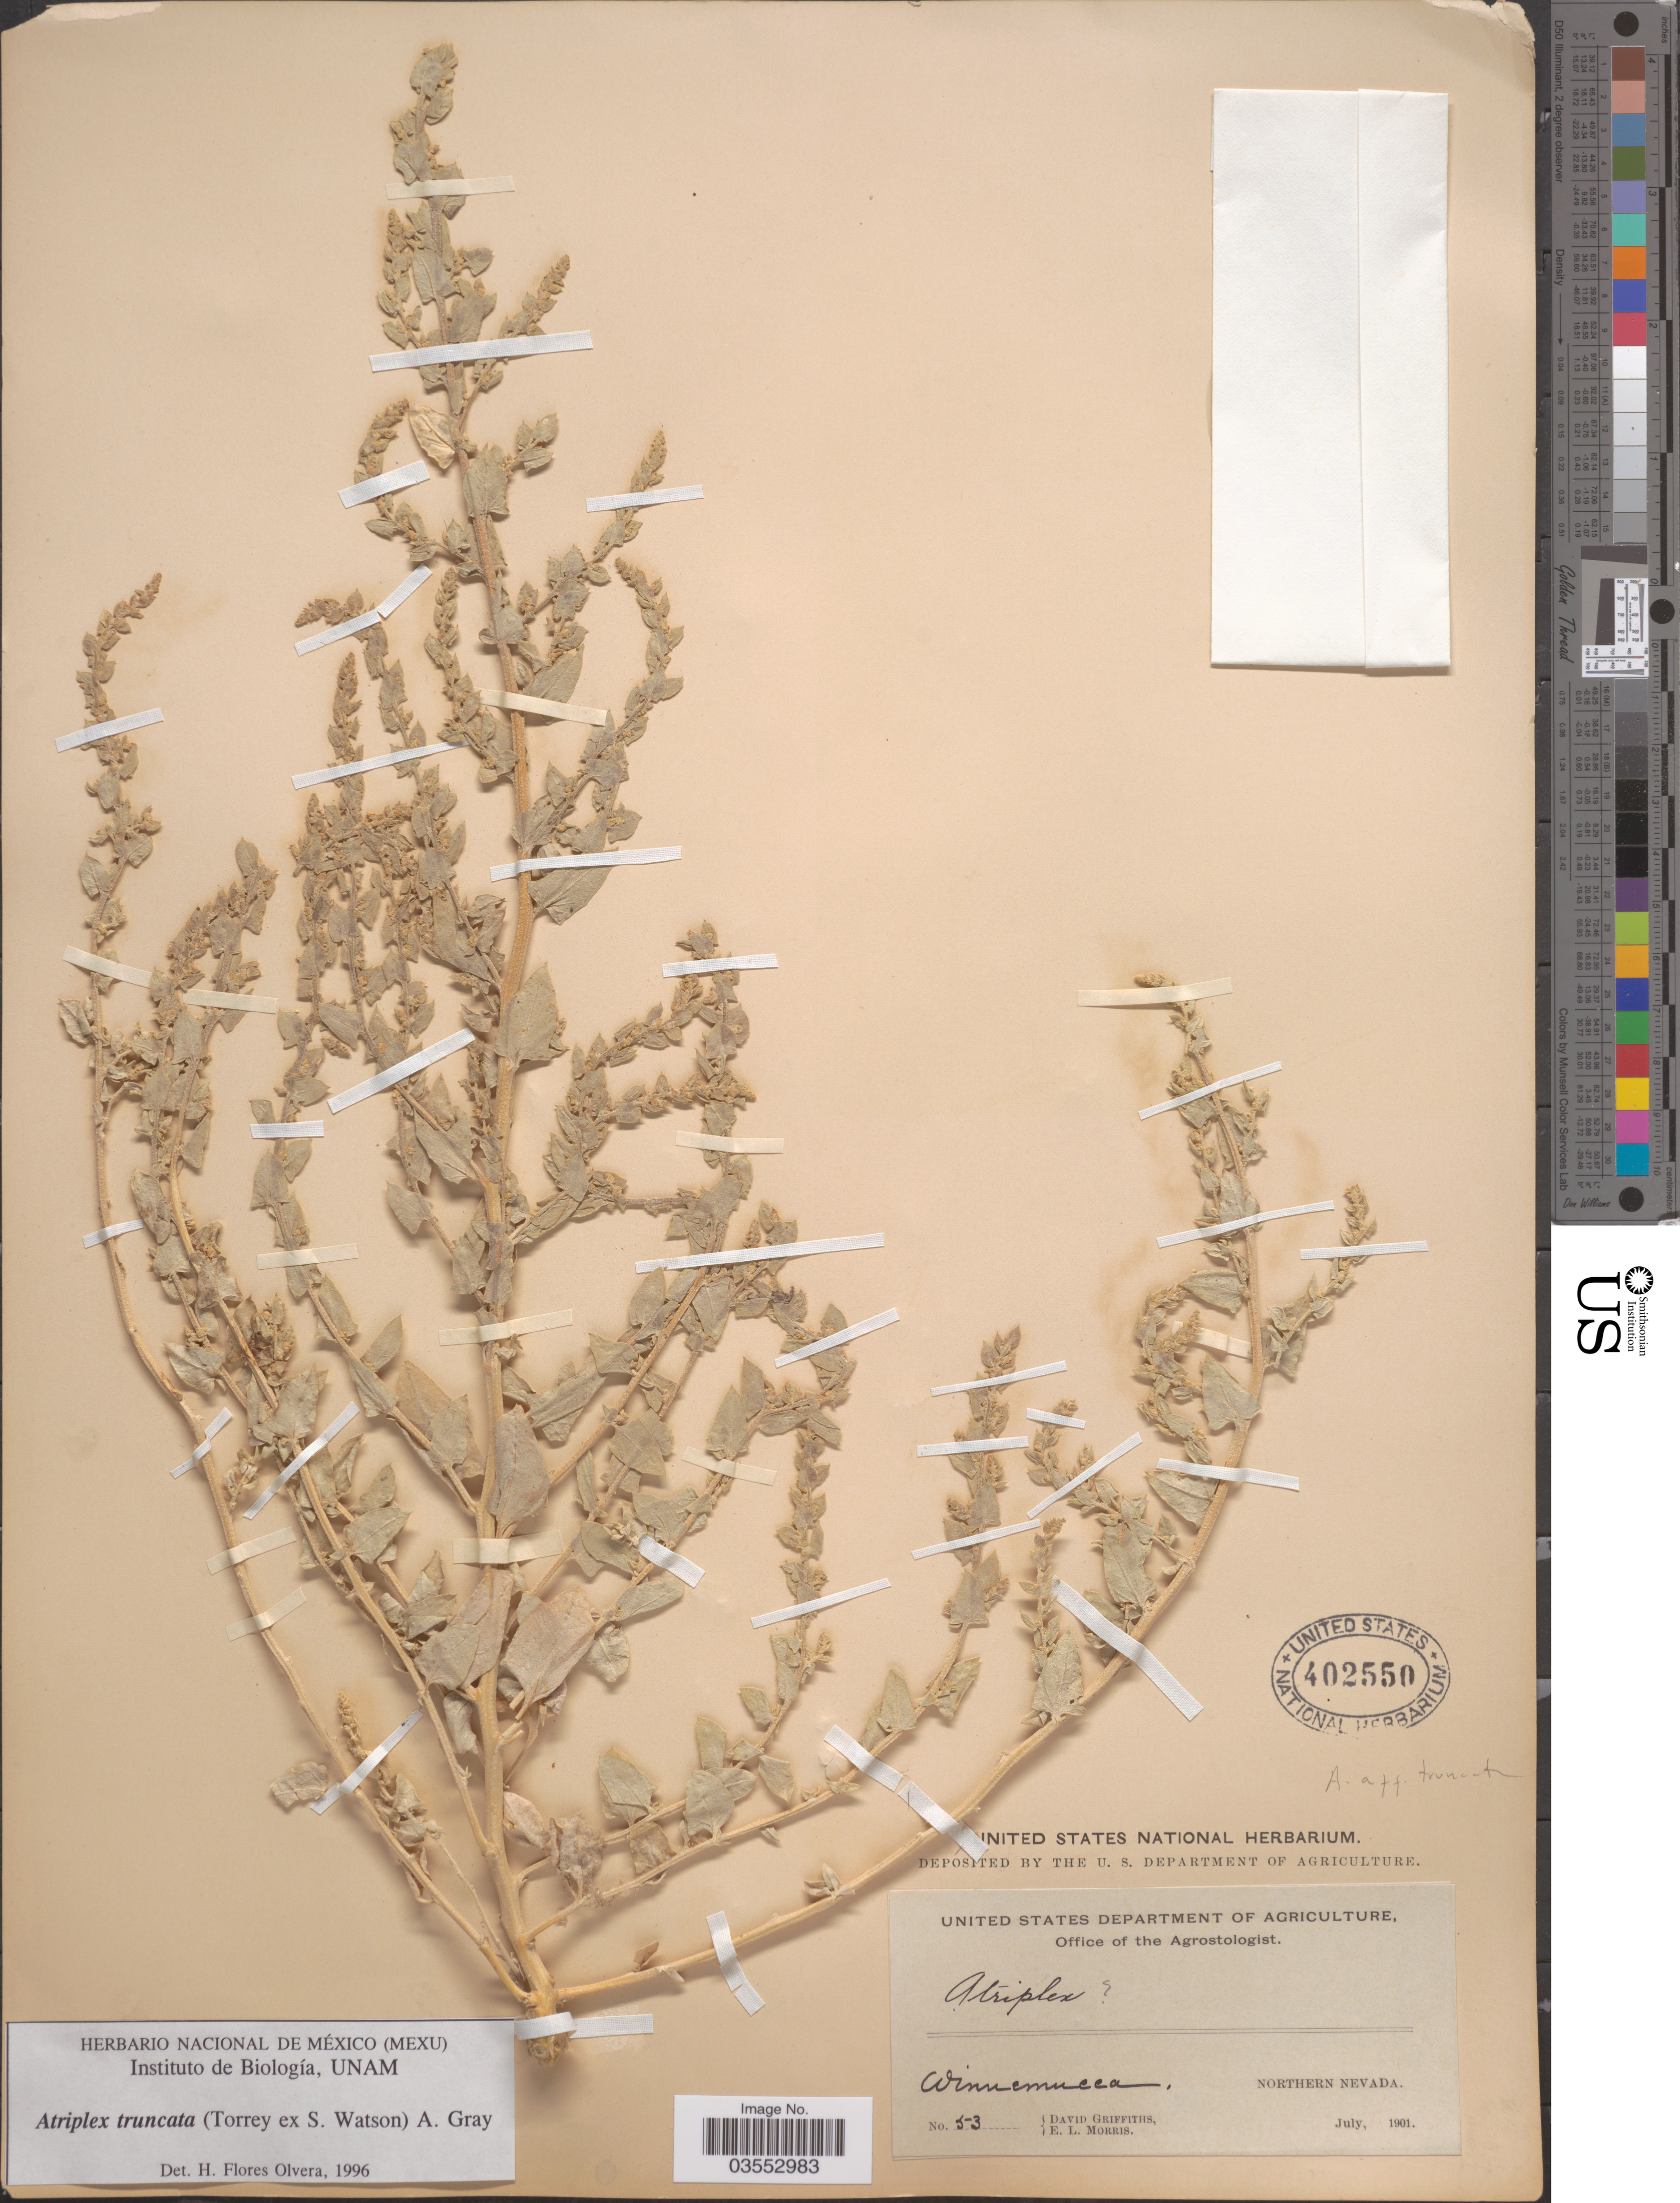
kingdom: Plantae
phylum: Tracheophyta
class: Magnoliopsida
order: Caryophyllales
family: Amaranthaceae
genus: Atriplex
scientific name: Atriplex truncata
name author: (Torr. ex S. Watson) A. Gray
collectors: D. Griffiths & E. Morris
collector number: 53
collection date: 1901-07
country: United States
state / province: Nevada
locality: Winnemucca, Northern Nevada.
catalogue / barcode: US 402550